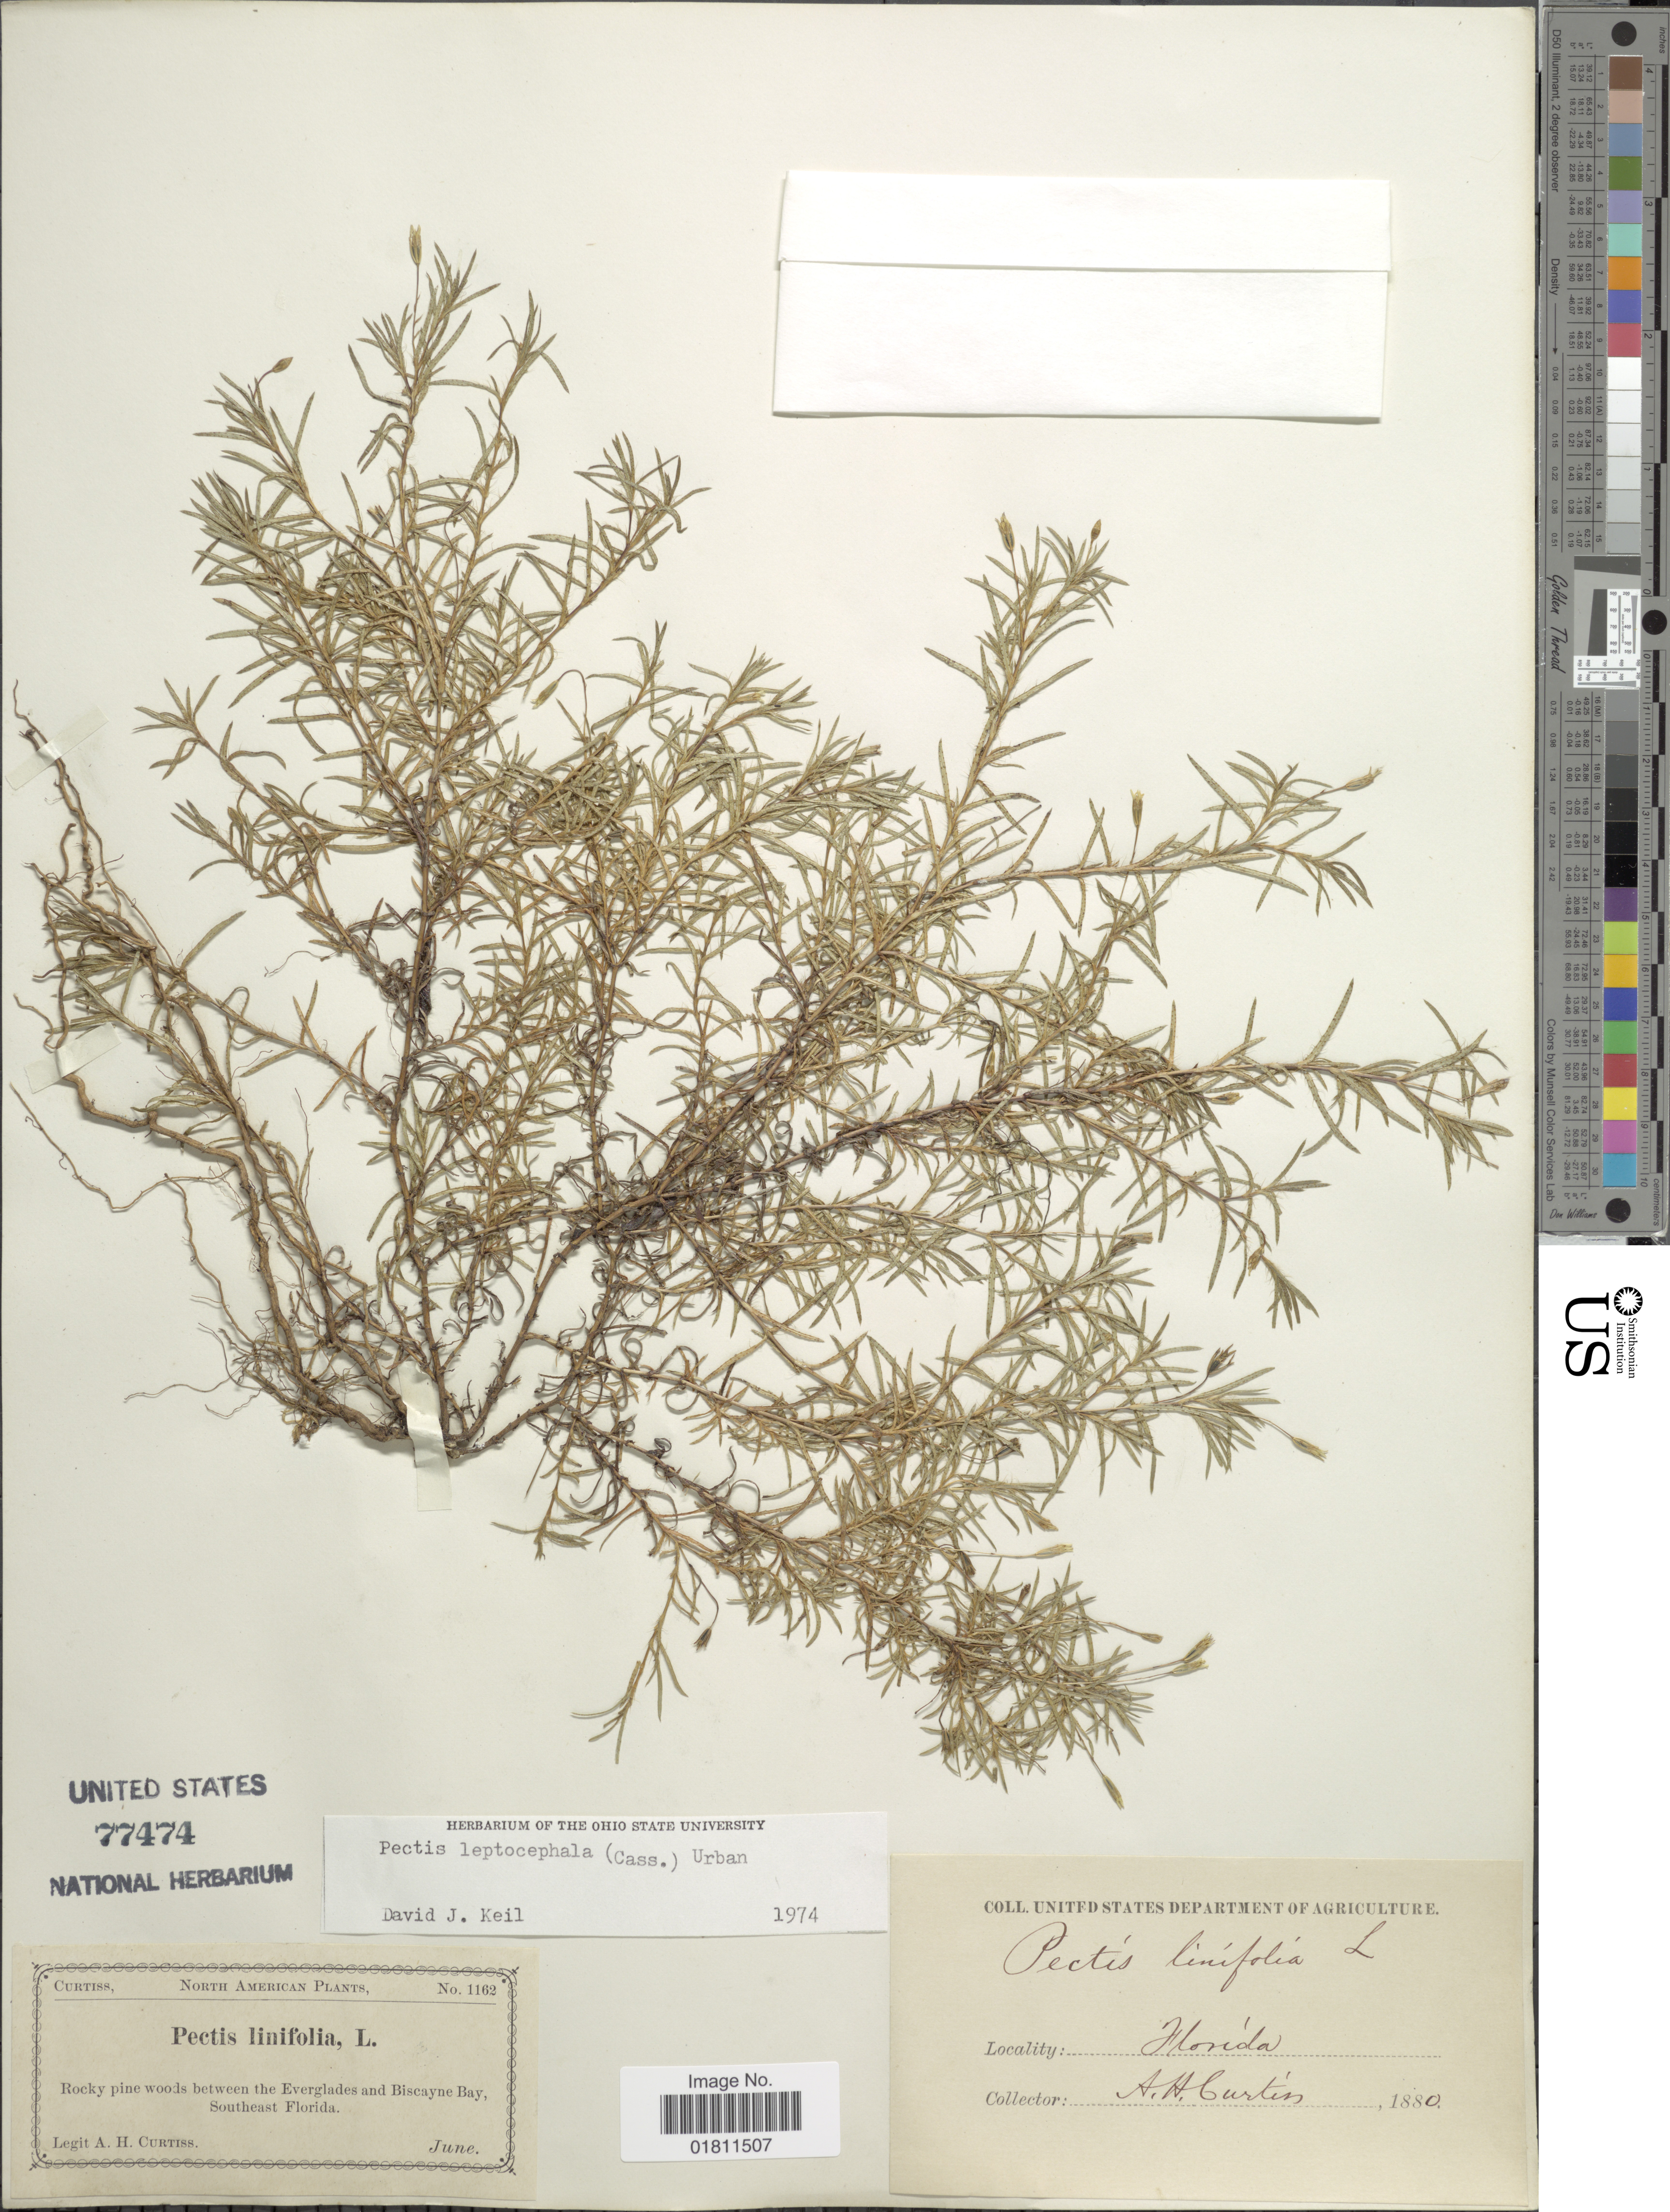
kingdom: Plantae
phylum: Tracheophyta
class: Magnoliopsida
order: Asterales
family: Asteraceae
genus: Pectis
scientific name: Pectis leptocephala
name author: (Cass.) Urb.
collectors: A. H. Curtiss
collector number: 1162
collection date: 1880-06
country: United States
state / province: Florida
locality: Rocky pine woods between Everglades and Biscayne Bay, Southeast Florida.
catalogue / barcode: US 77474